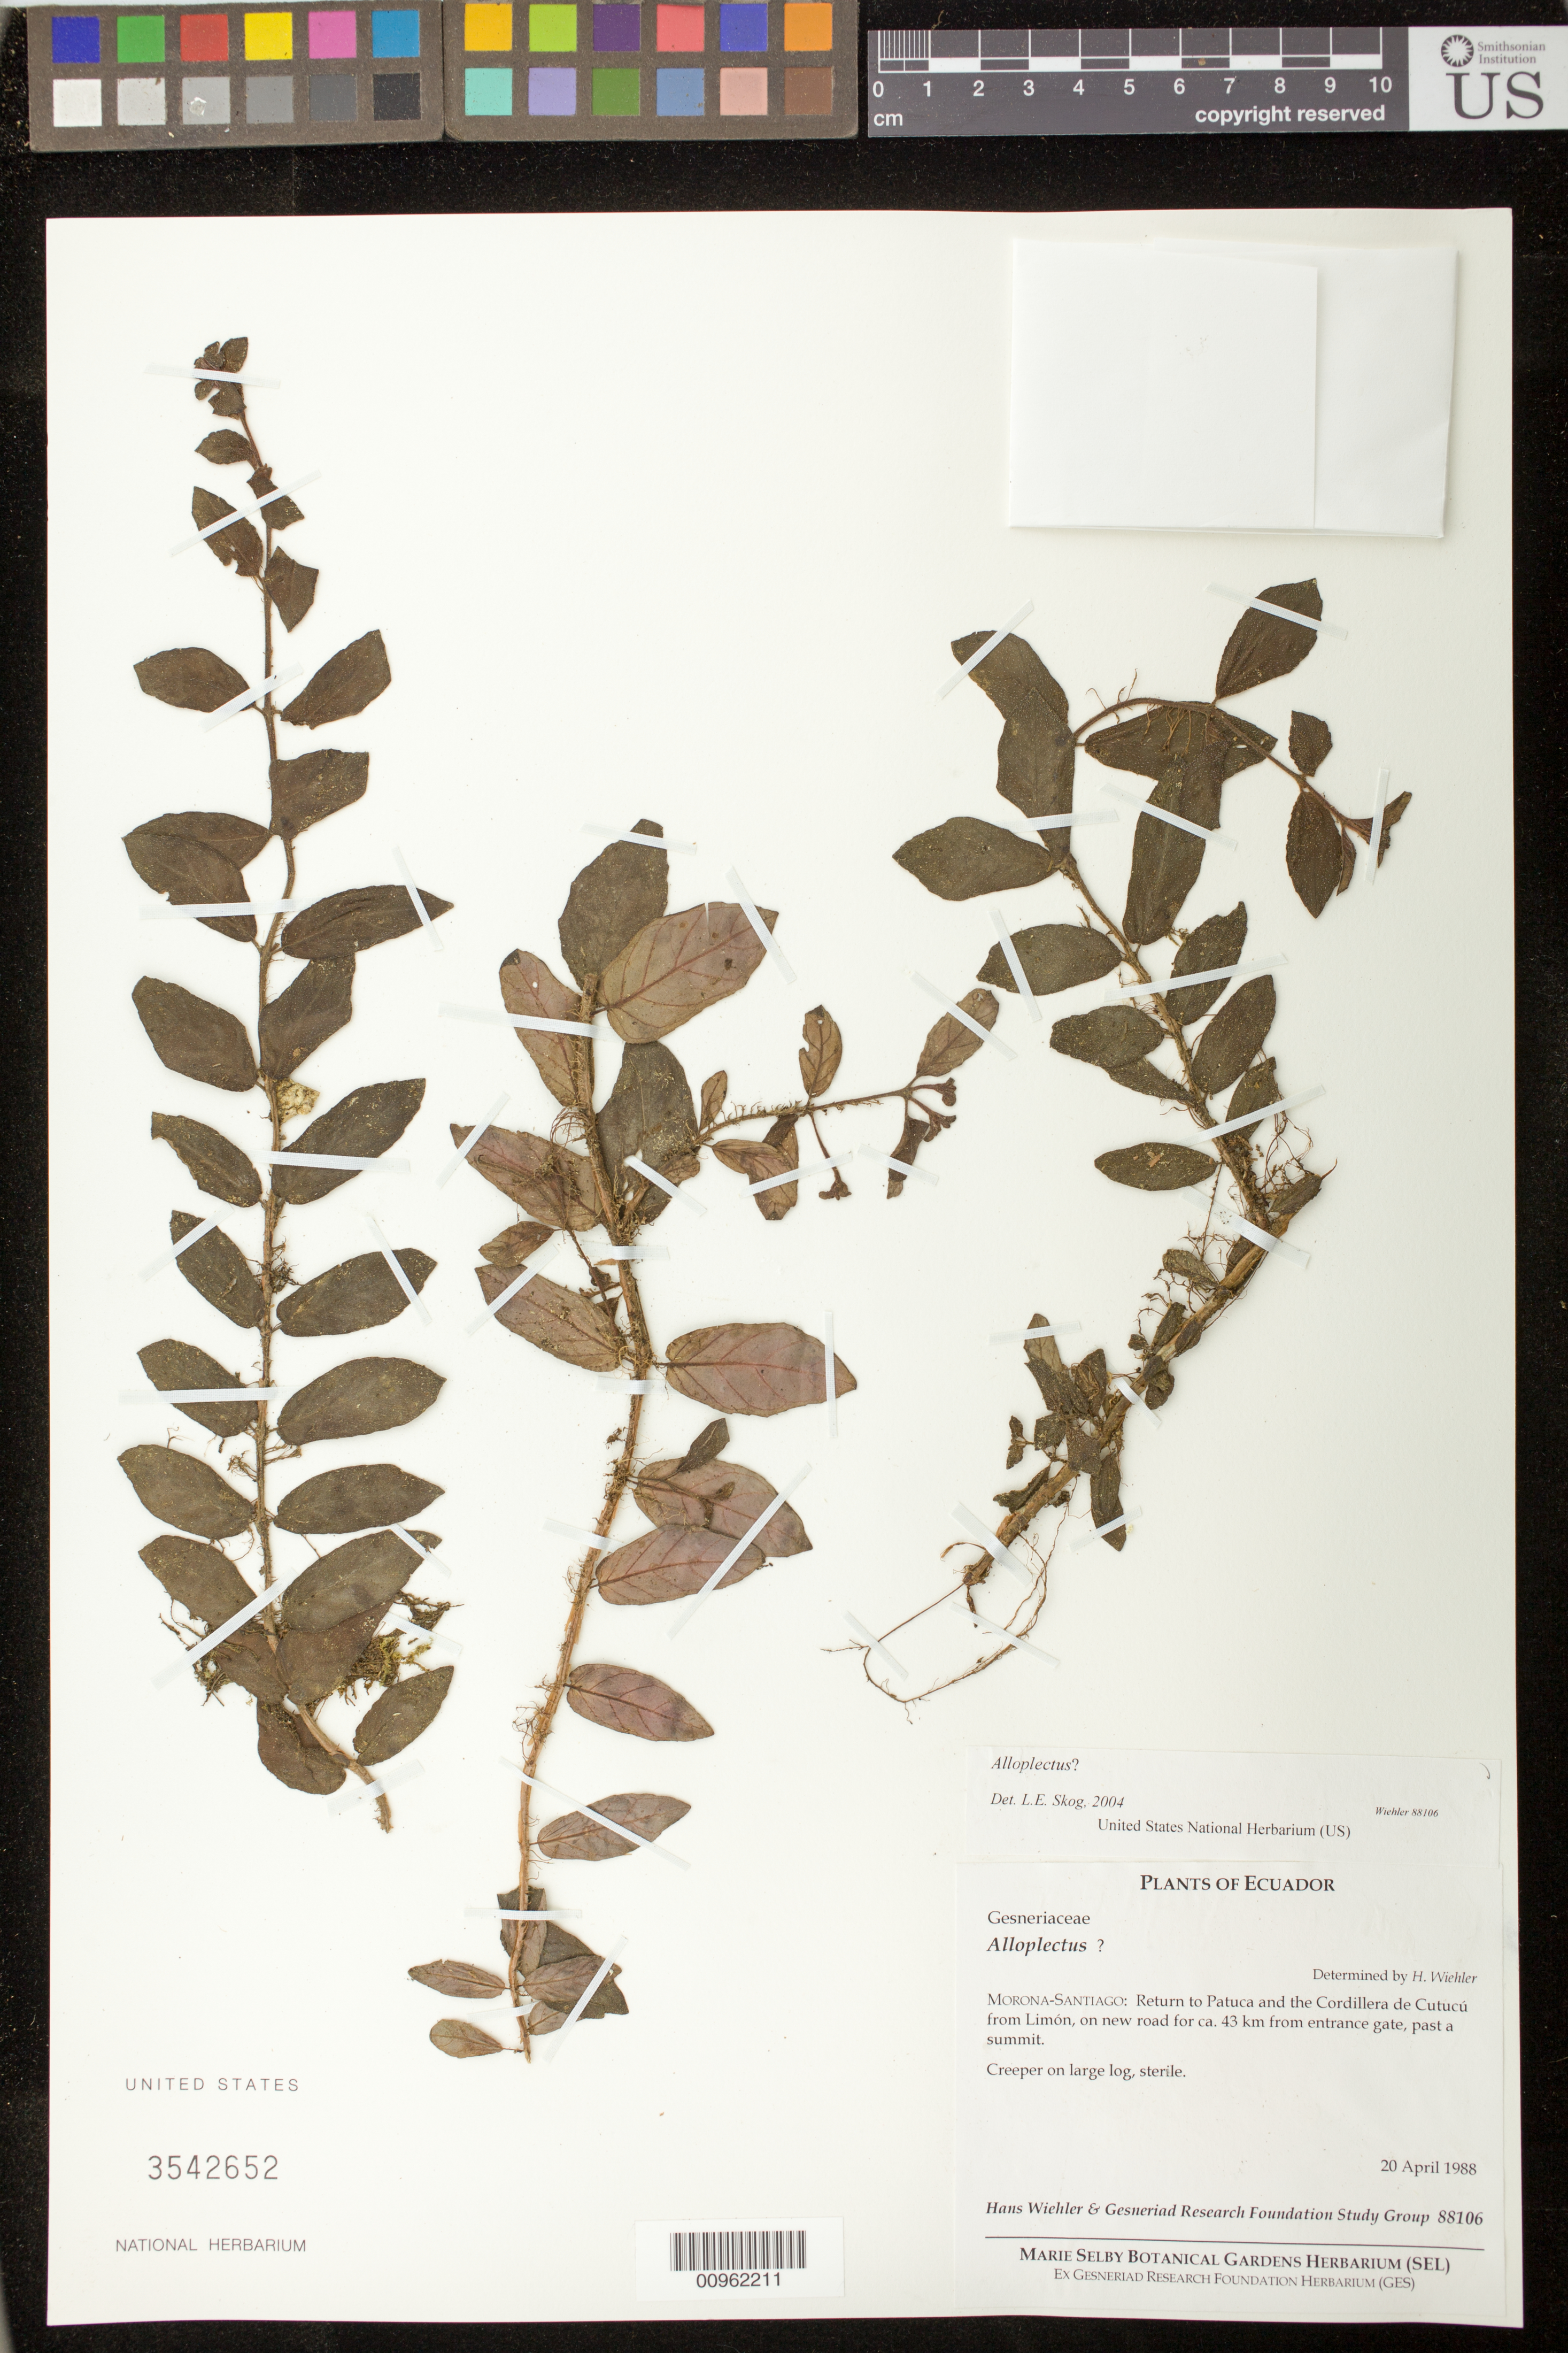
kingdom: Plantae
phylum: Tracheophyta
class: Magnoliopsida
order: Lamiales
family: Gesneriaceae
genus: Alloplectus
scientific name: Alloplectus sp.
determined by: Skog, Laurence E.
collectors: H. J. Wiehler & GRF Study Group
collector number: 88106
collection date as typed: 20 Apr 1988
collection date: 1988-04-20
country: Ecuador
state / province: Morona-Santiago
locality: Morona-Santiago: return to Patuca and the Cordillera de Cutucú from Limón, on new road for ca. 43 km from entrance gate, past a summit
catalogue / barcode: US 3542652